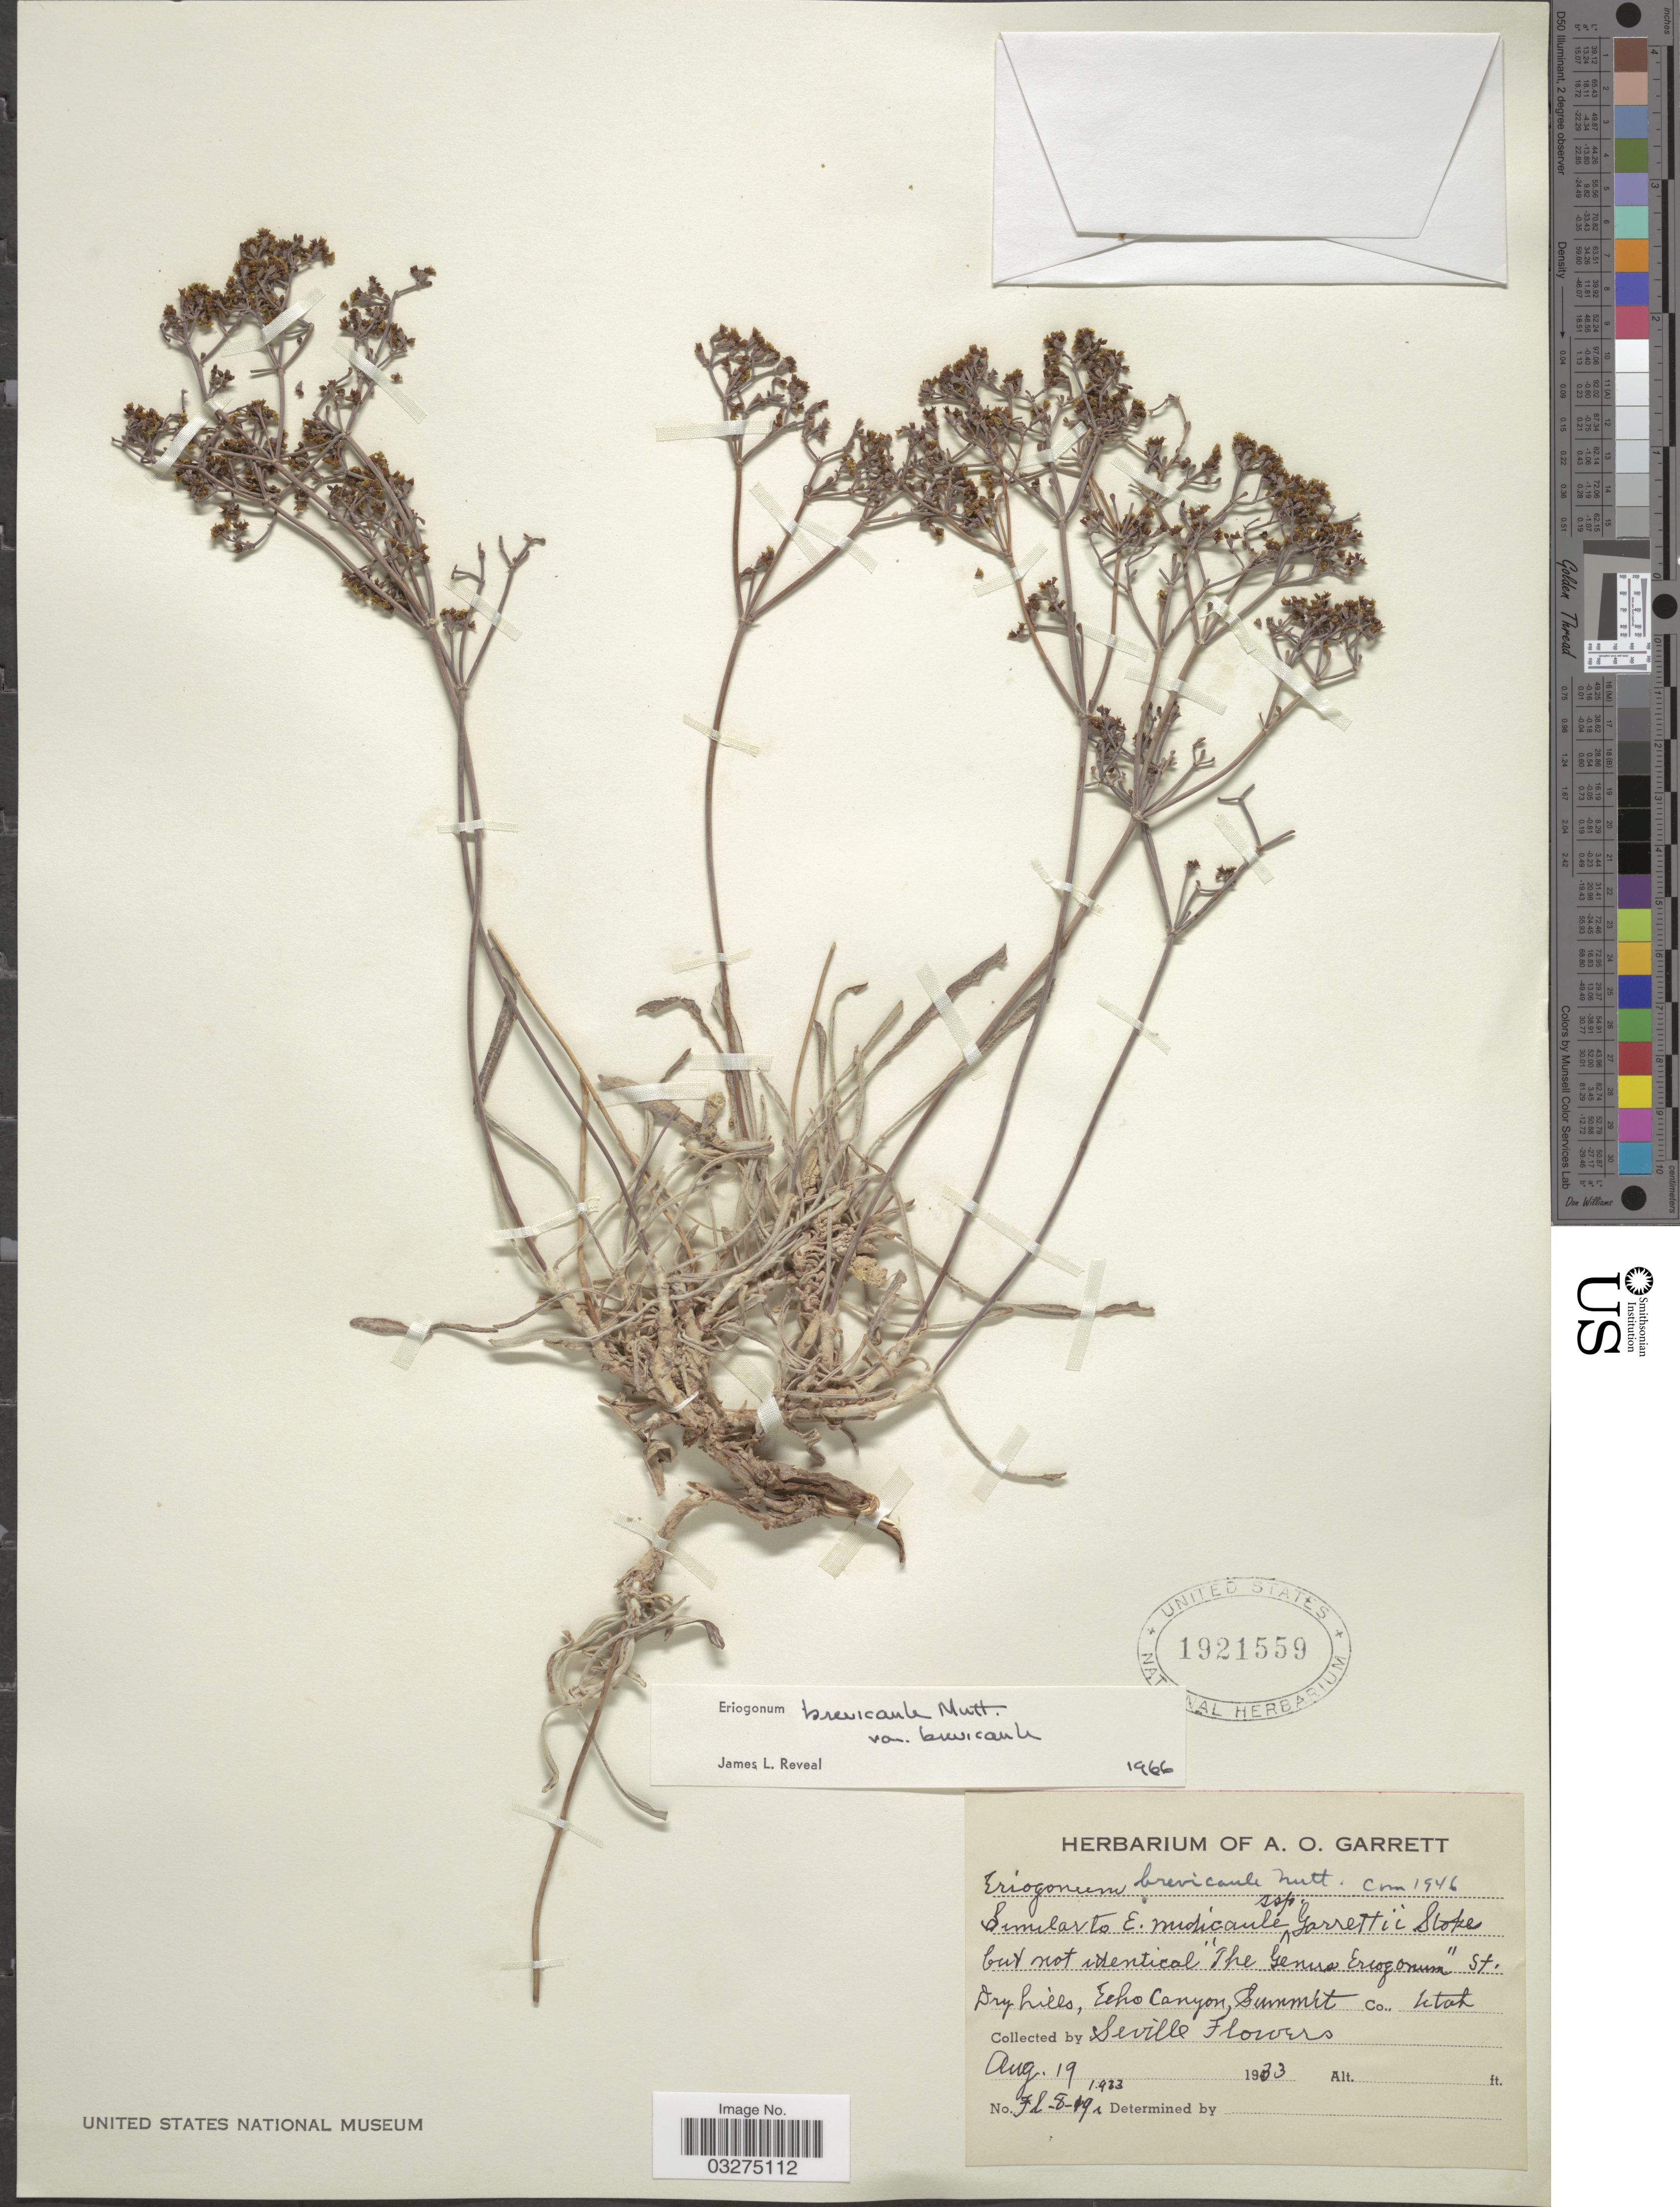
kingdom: Plantae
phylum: Tracheophyta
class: Magnoliopsida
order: Caryophyllales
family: Polygonaceae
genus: Eriogonum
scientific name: Eriogonum brevicaule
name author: Nutt.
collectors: S. Flowers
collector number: Fl-8-19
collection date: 1933-08-19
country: United States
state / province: Utah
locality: Dry hills, Echo Canyon, Summit Co.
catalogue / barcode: US 1921559